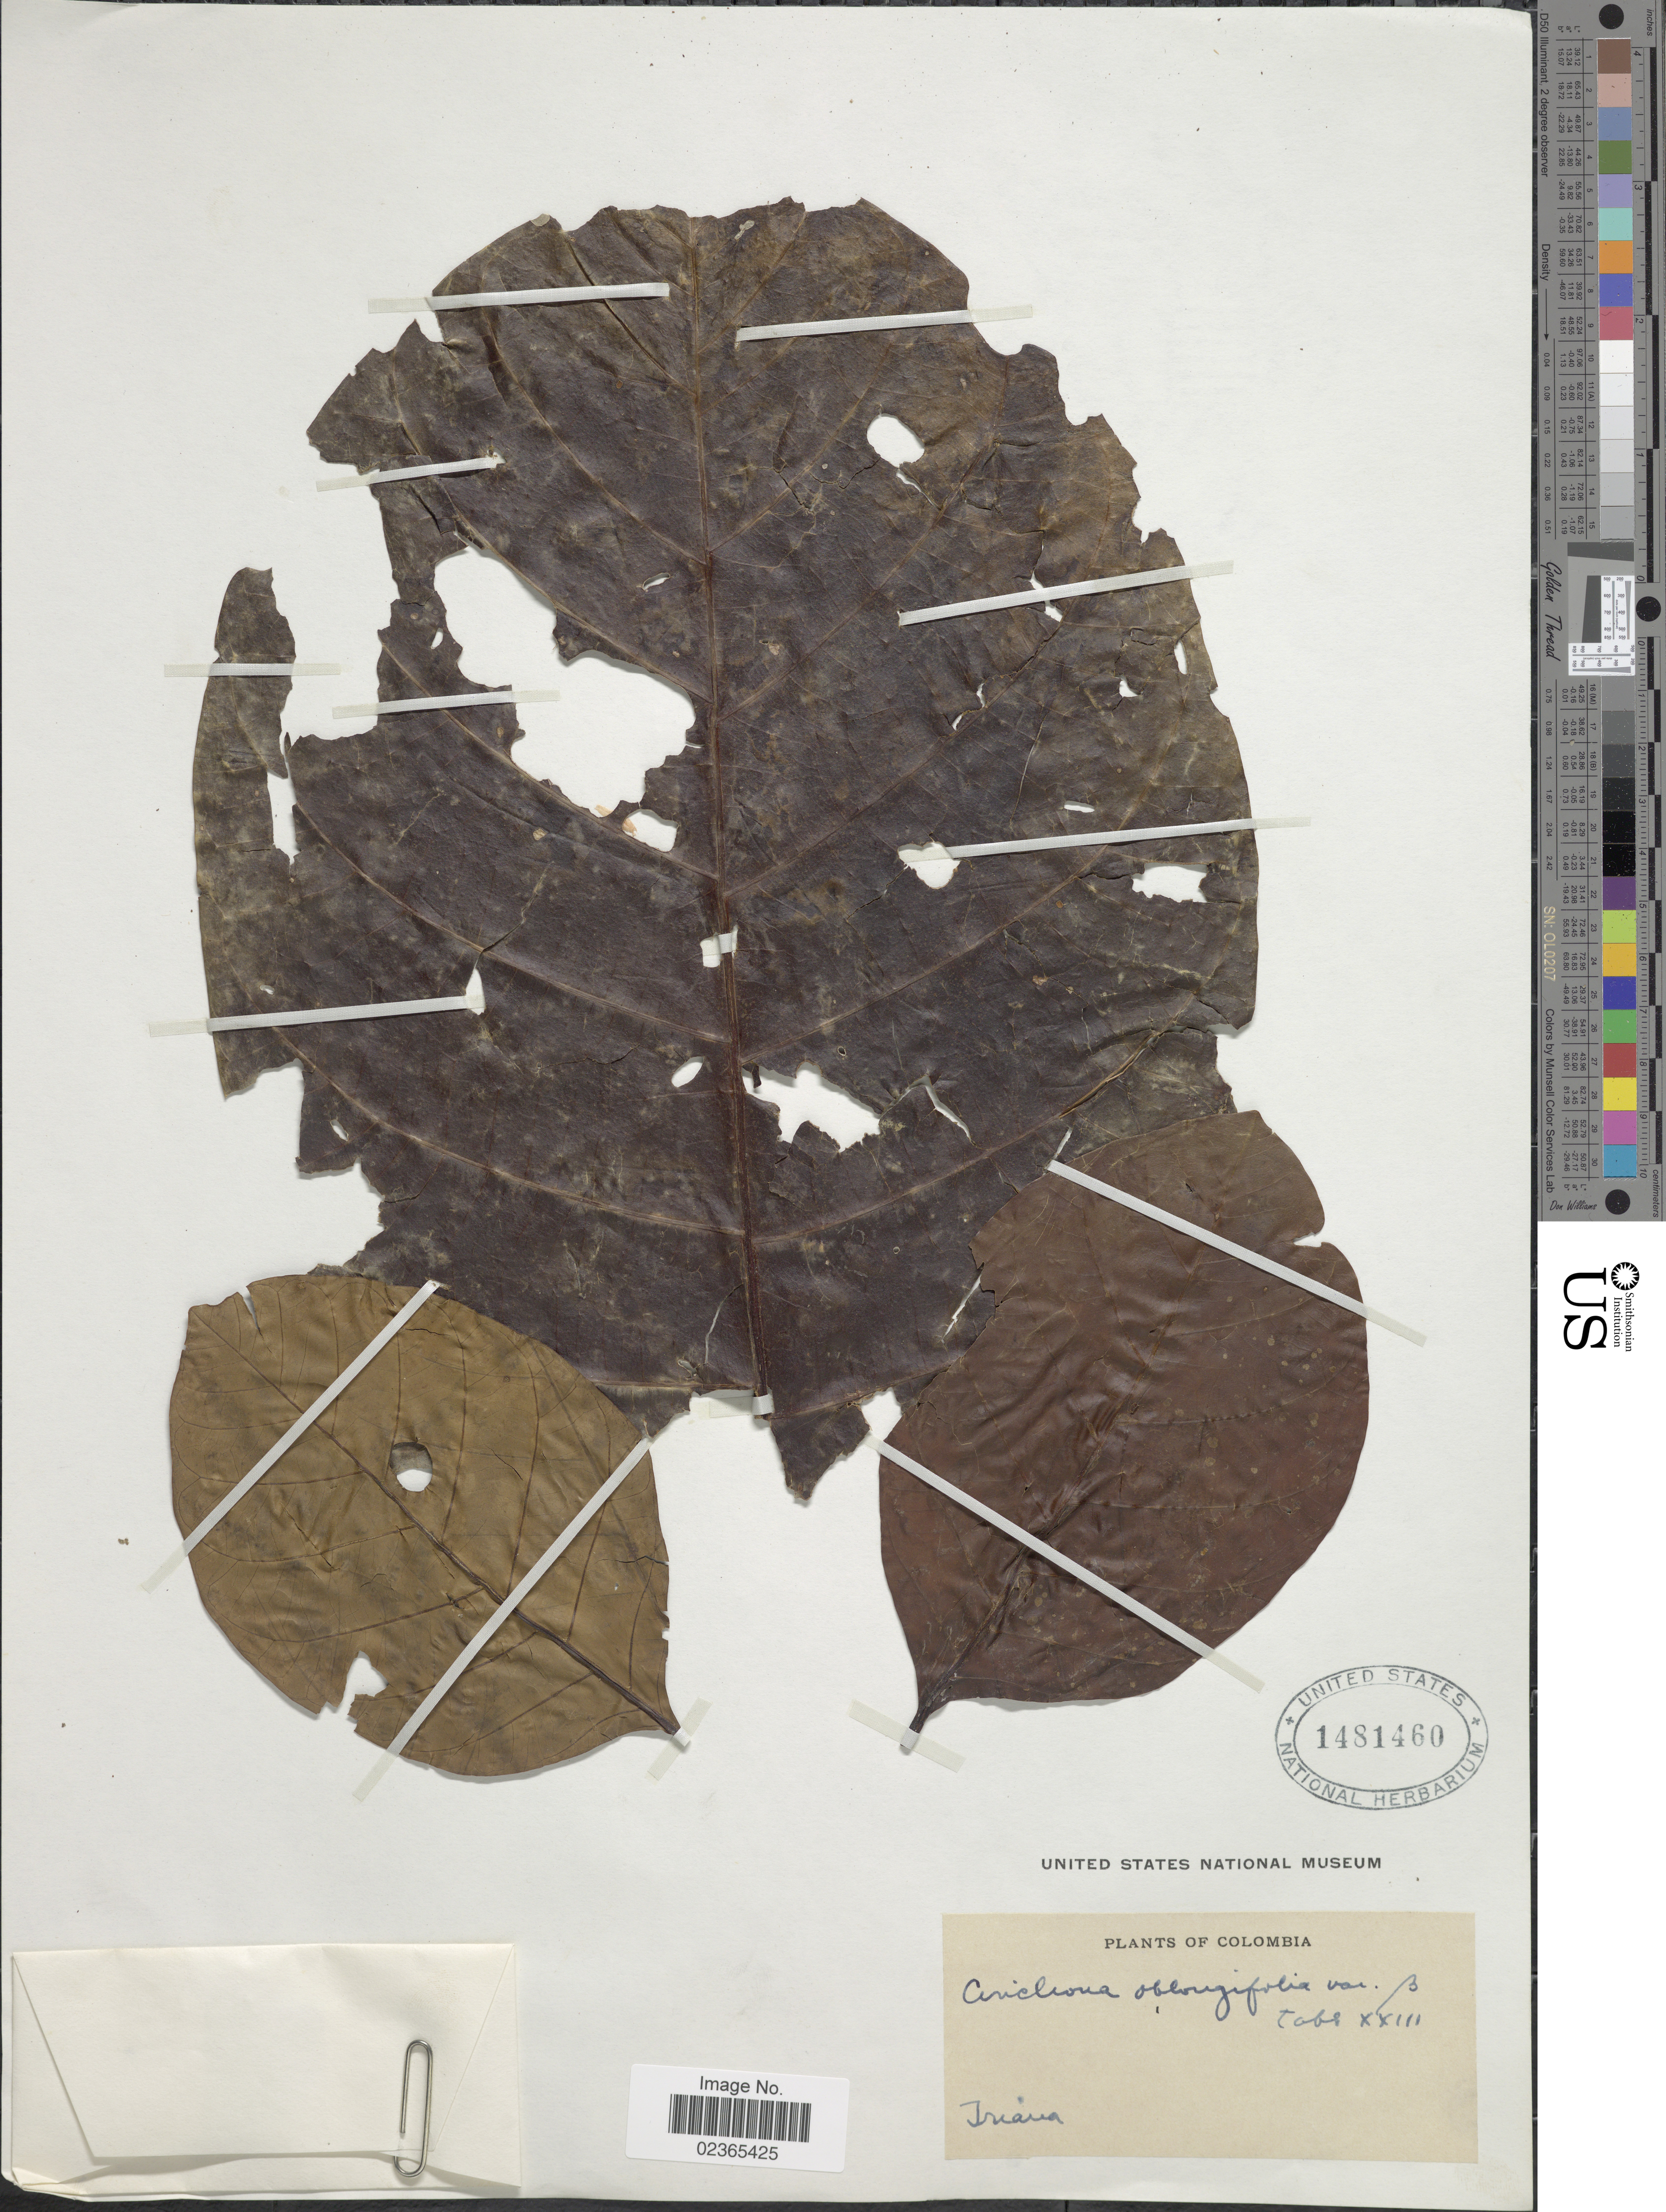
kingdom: Plantae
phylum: Tracheophyta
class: Magnoliopsida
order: Gentianales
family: Rubiaceae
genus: Ladenbergia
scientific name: Ladenbergia oblongifolia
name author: (Mutis) L. Andersson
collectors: J. J. Triana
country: Colombia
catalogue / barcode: US 1481460